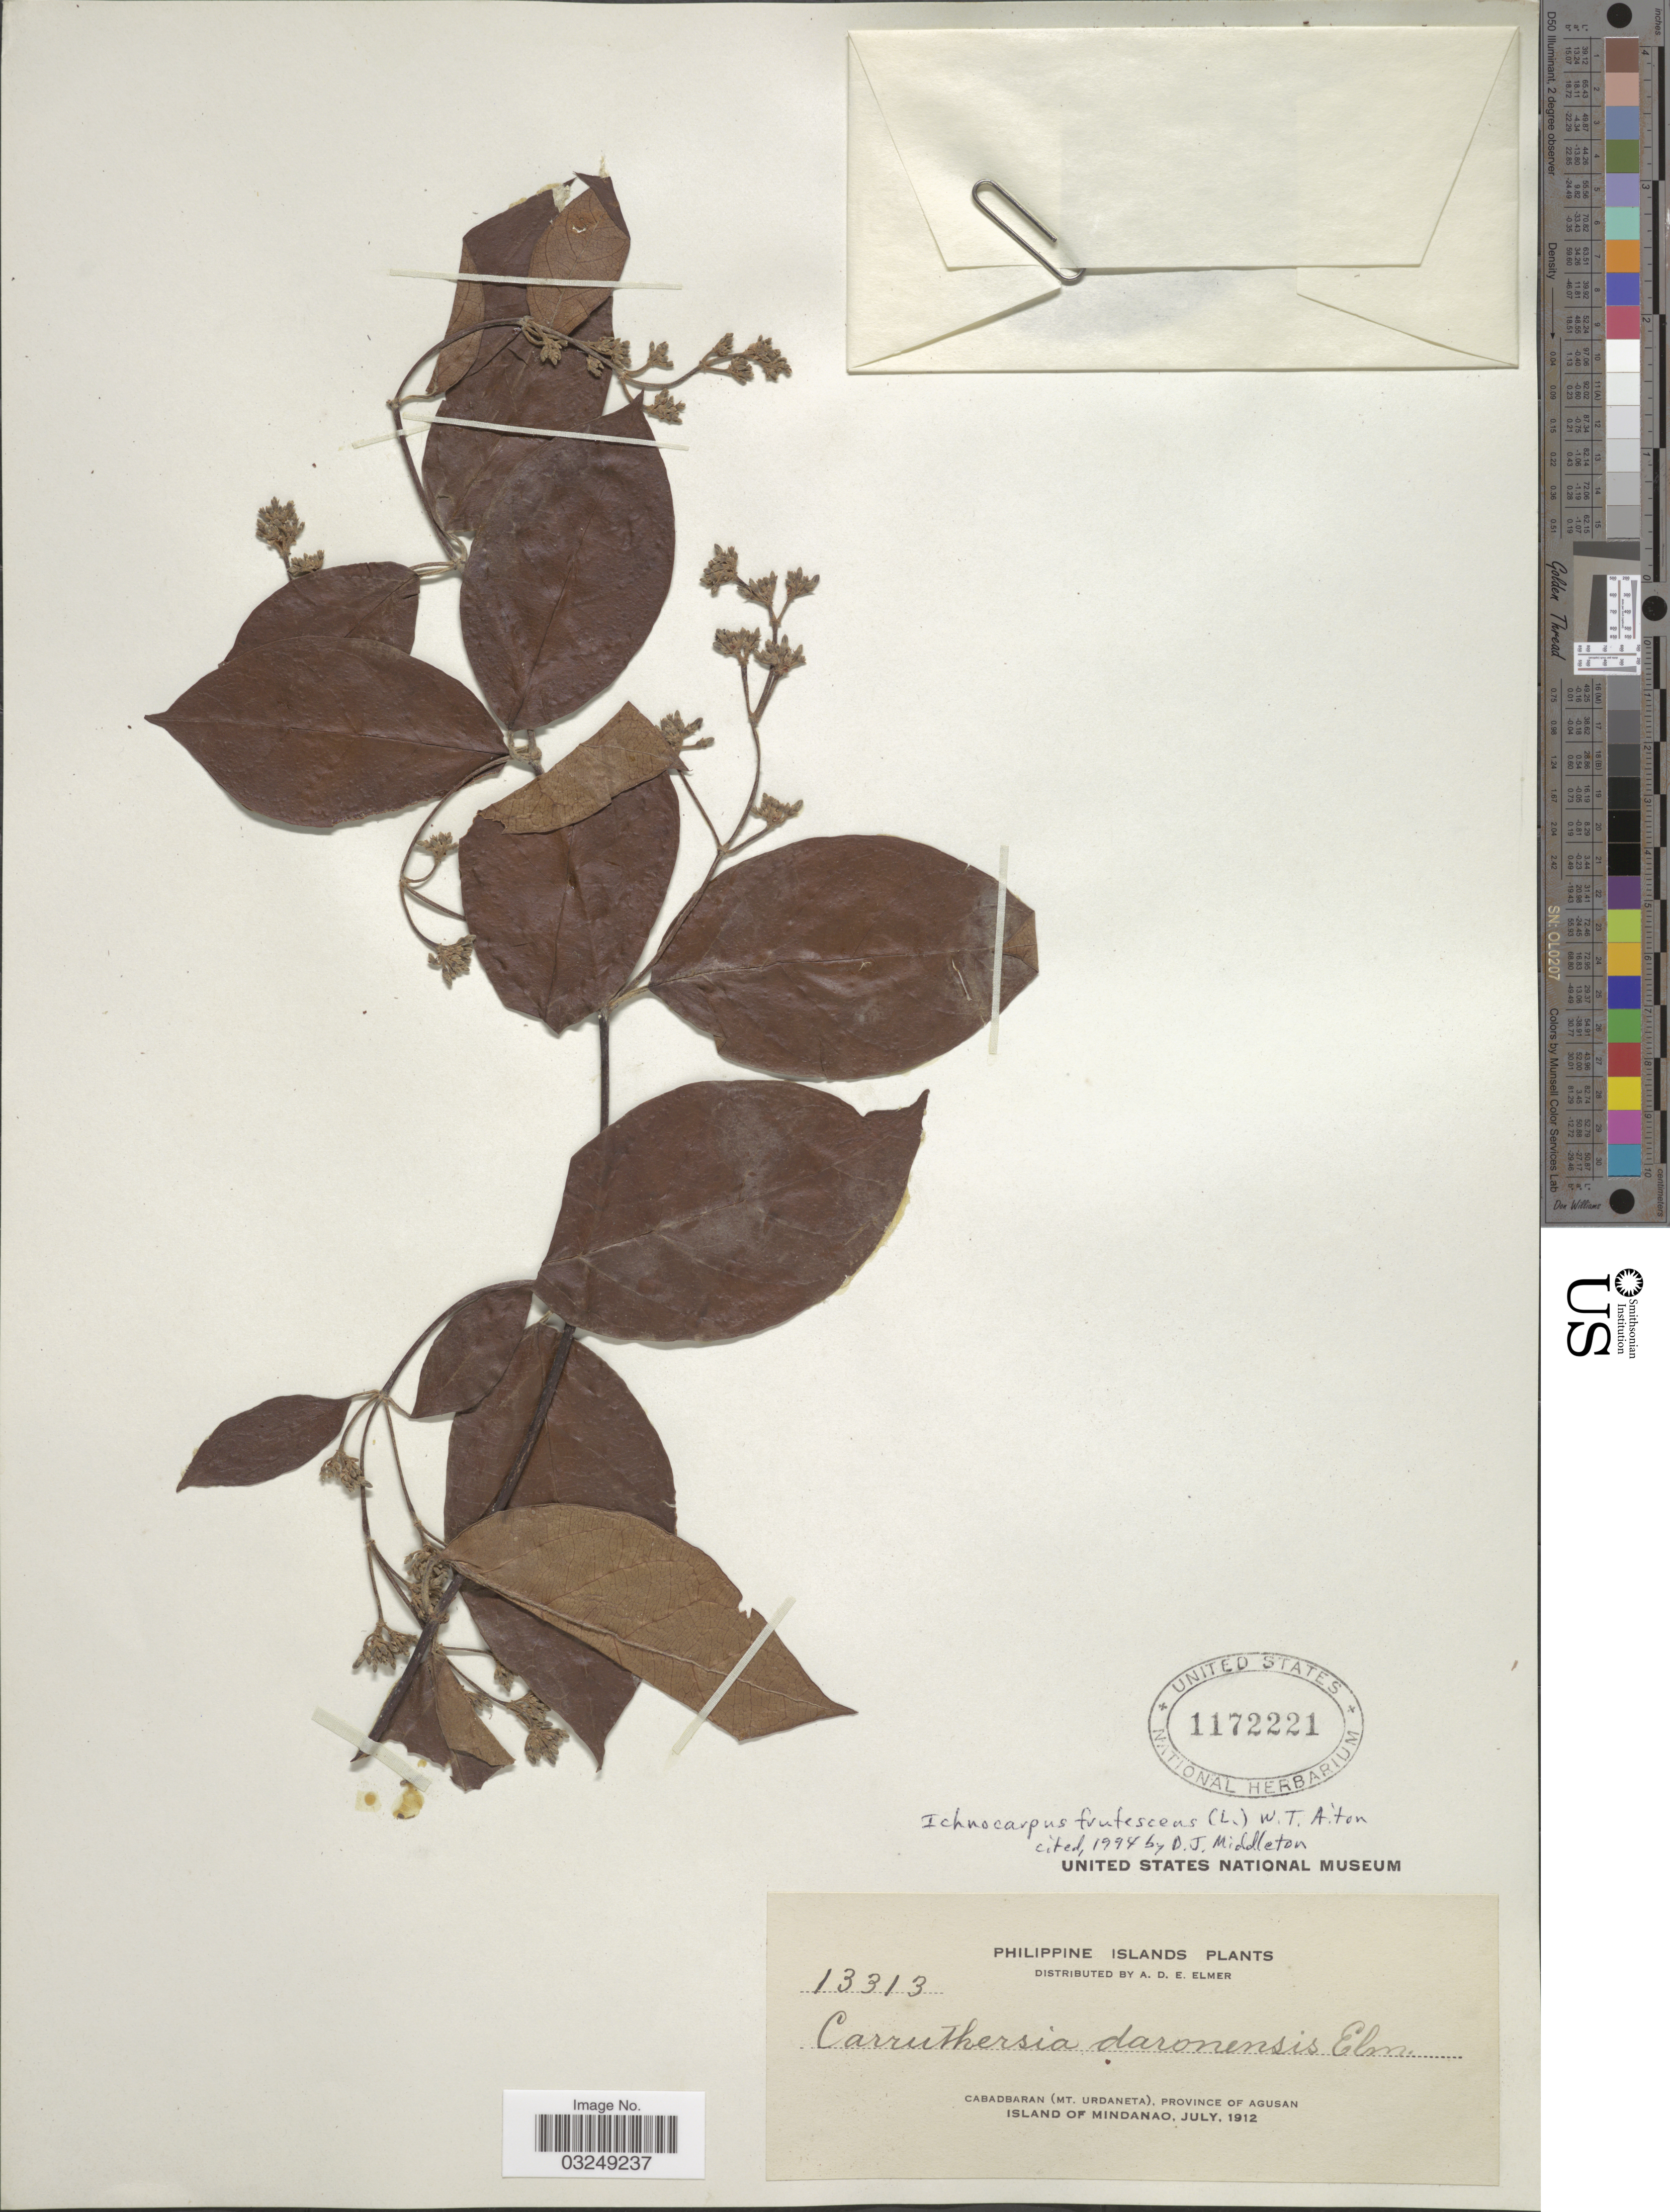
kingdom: Plantae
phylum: Tracheophyta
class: Magnoliopsida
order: Gentianales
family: Apocynaceae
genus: Ichnocarpus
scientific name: Ichnocarpus frutescens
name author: (L.) W.T. Aiton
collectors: A. D. E. Elmer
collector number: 13313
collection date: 1912-07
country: Philippines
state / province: Caraga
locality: Philippine Islands. Cabadbaran (Mt. Urdaneta), Province of Agusan. Island of Mindanao.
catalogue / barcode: US 1172221